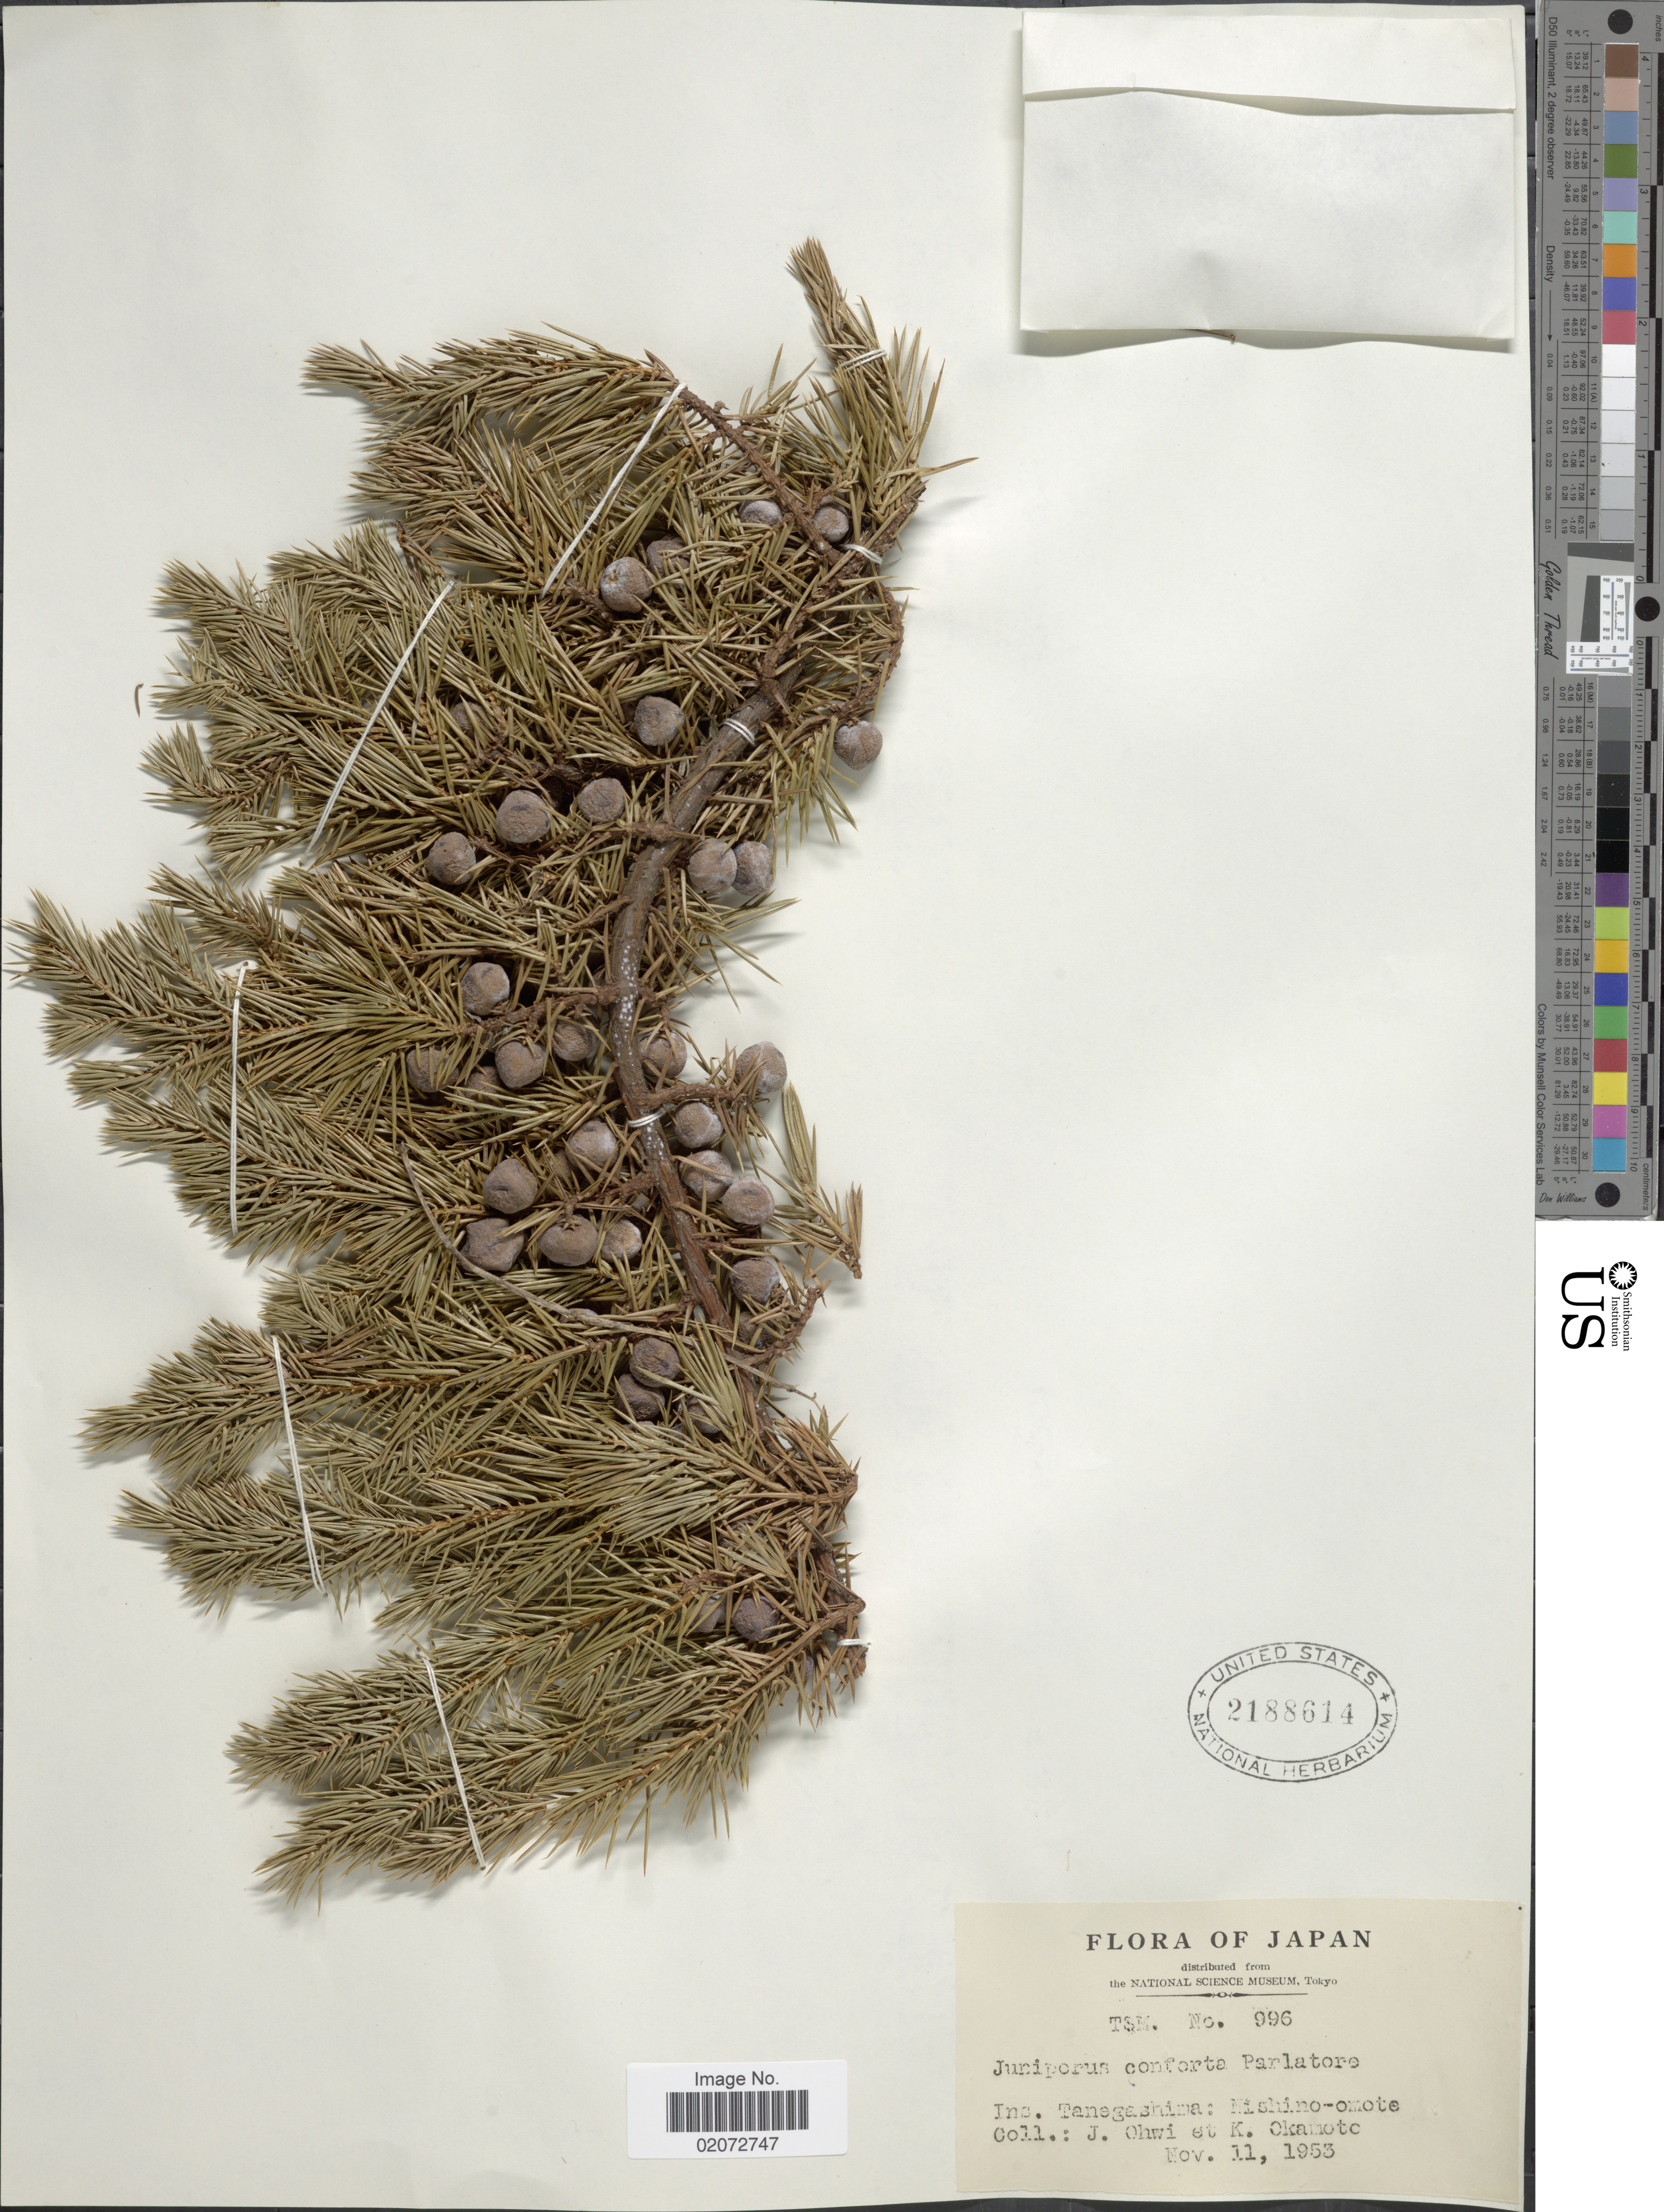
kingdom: Plantae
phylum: Tracheophyta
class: Pinopsida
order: Pinales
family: Cupressaceae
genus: Juniperus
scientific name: Juniperus conferta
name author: Parl.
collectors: J. Ohwi & K. Okamoto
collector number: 996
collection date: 1953-11-11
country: Japan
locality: Ins. Tanegashima: Kishino-omote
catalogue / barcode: US 2188614